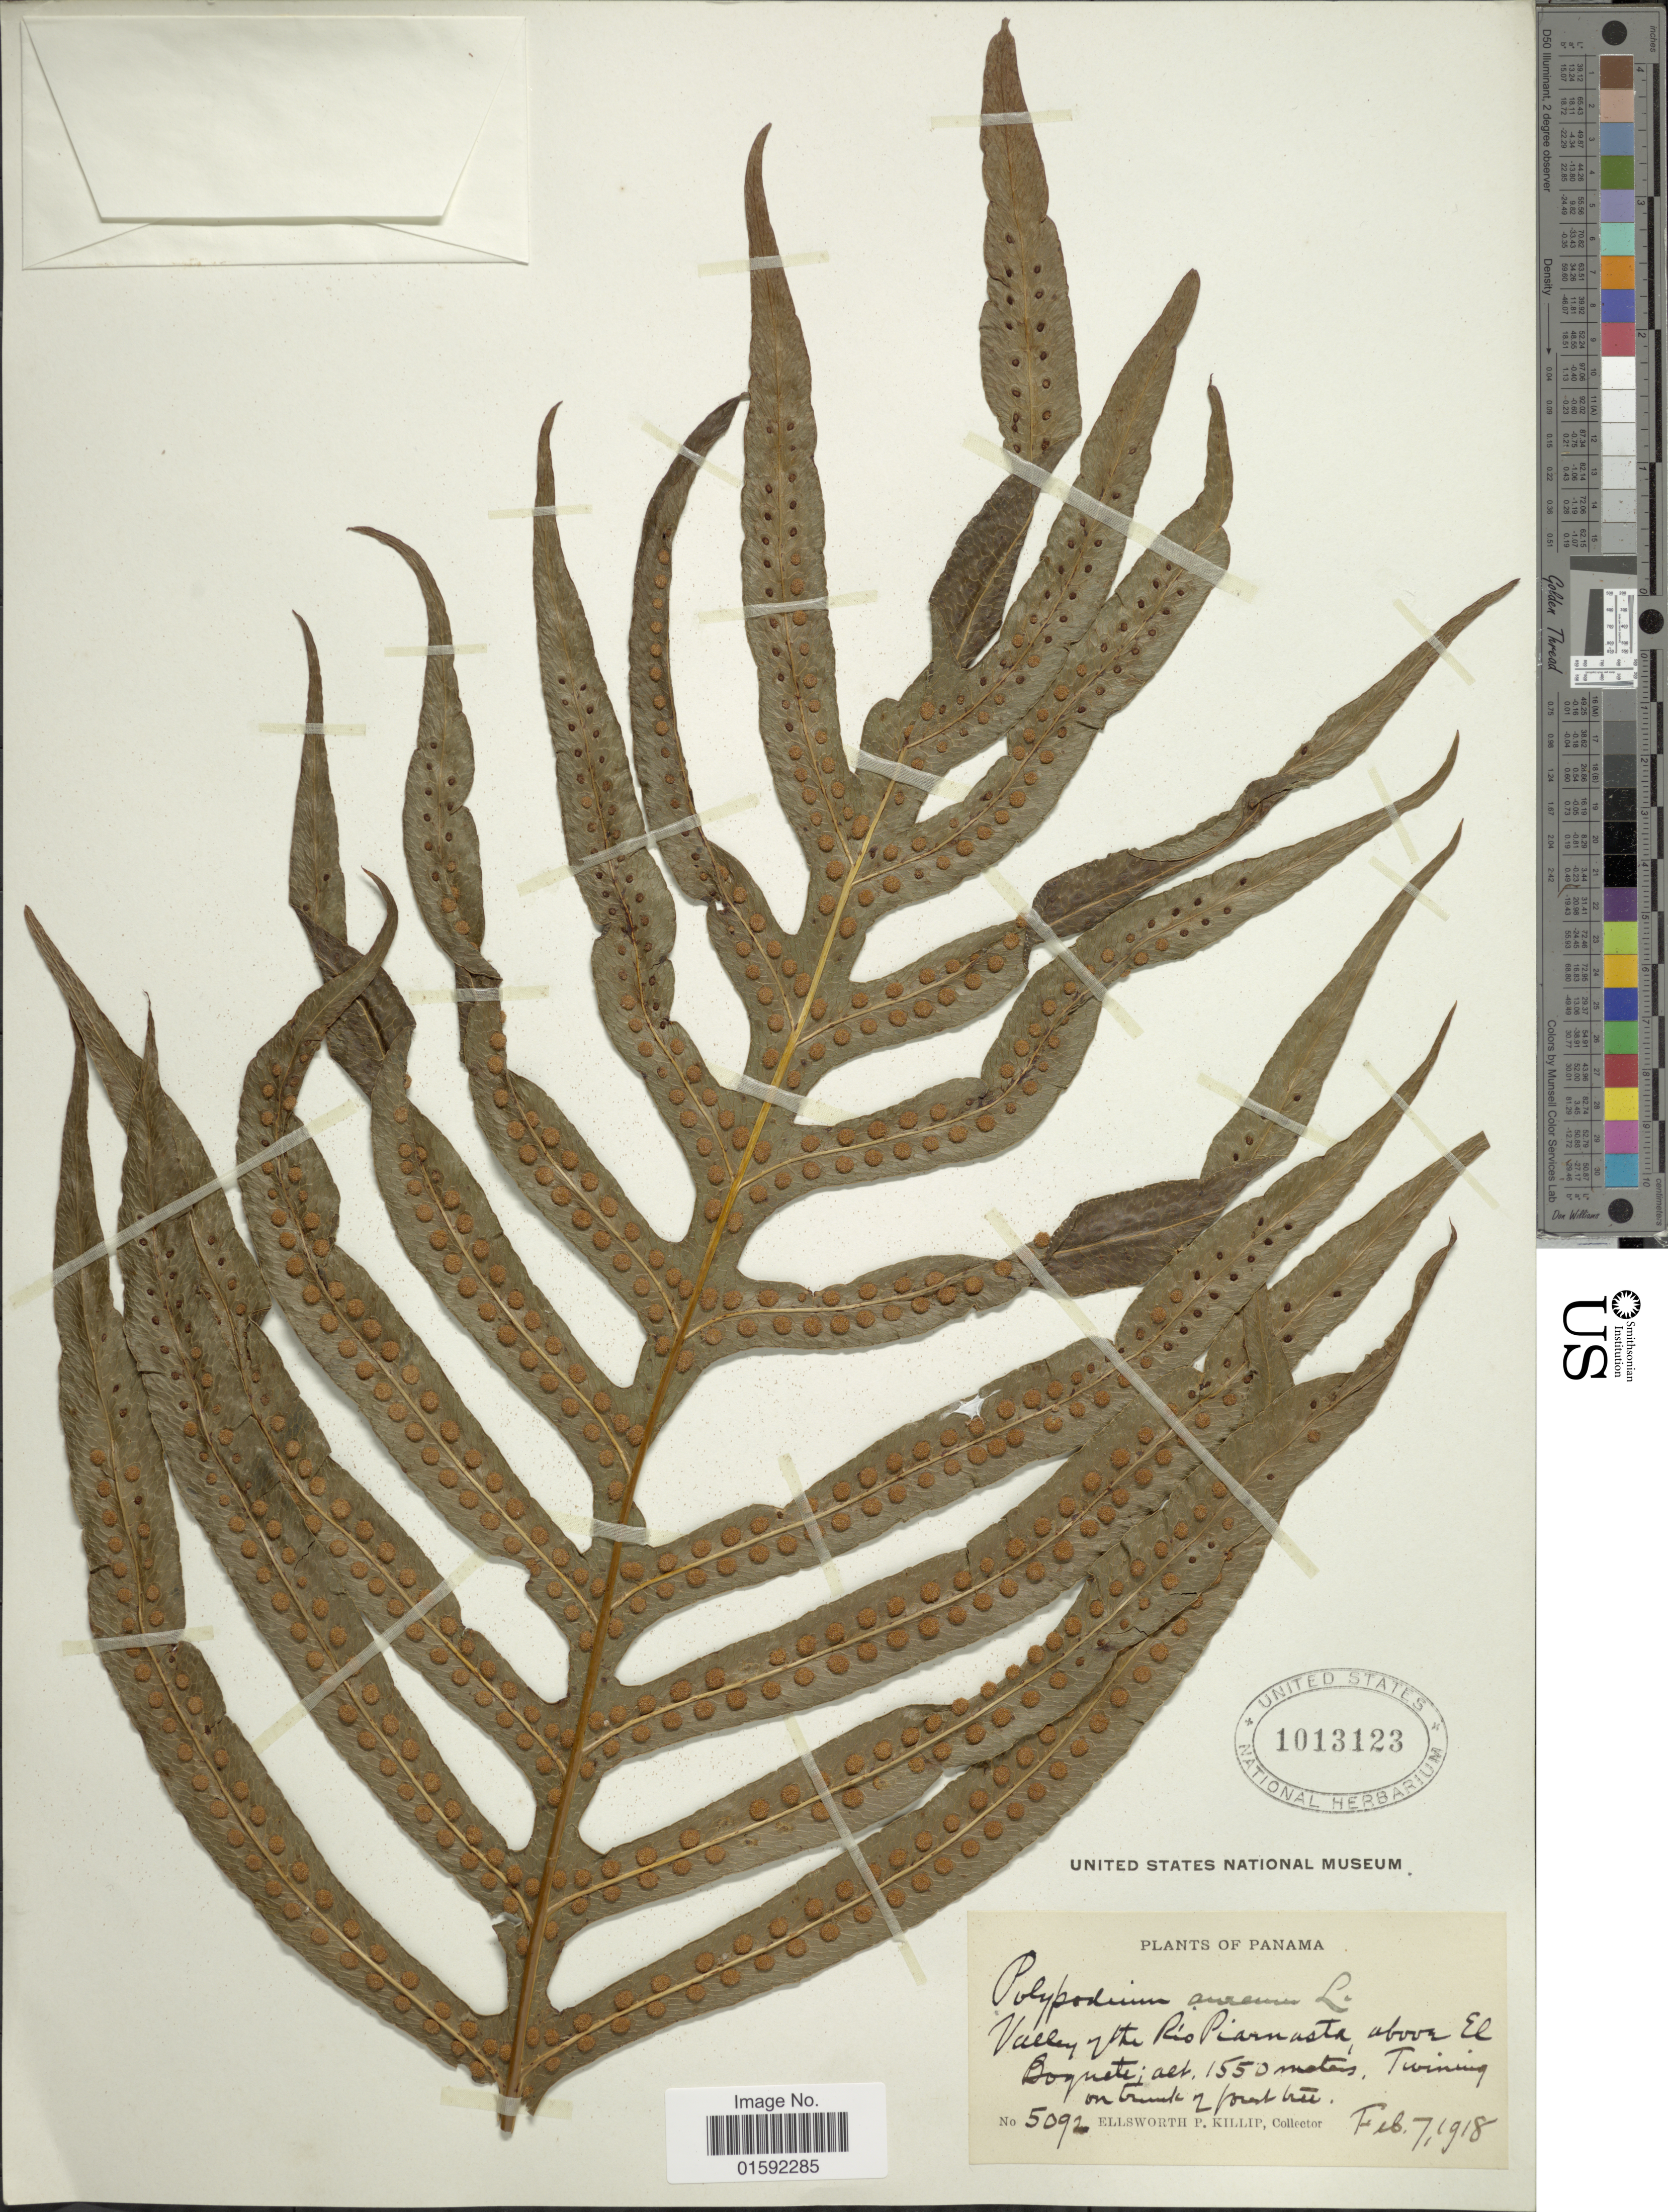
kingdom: Plantae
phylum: Tracheophyta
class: Polypodiopsida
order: Polypodiales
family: Polypodiaceae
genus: Phlebodium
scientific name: Phlebodium pseudoaureum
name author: (Cav.) Lellinger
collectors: E. P. Killip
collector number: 5092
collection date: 1918-02-07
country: Panama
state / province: Panamá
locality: Panama, Valley of the Rio Piarnaste, above El Boquete.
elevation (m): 1550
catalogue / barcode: US 1013123